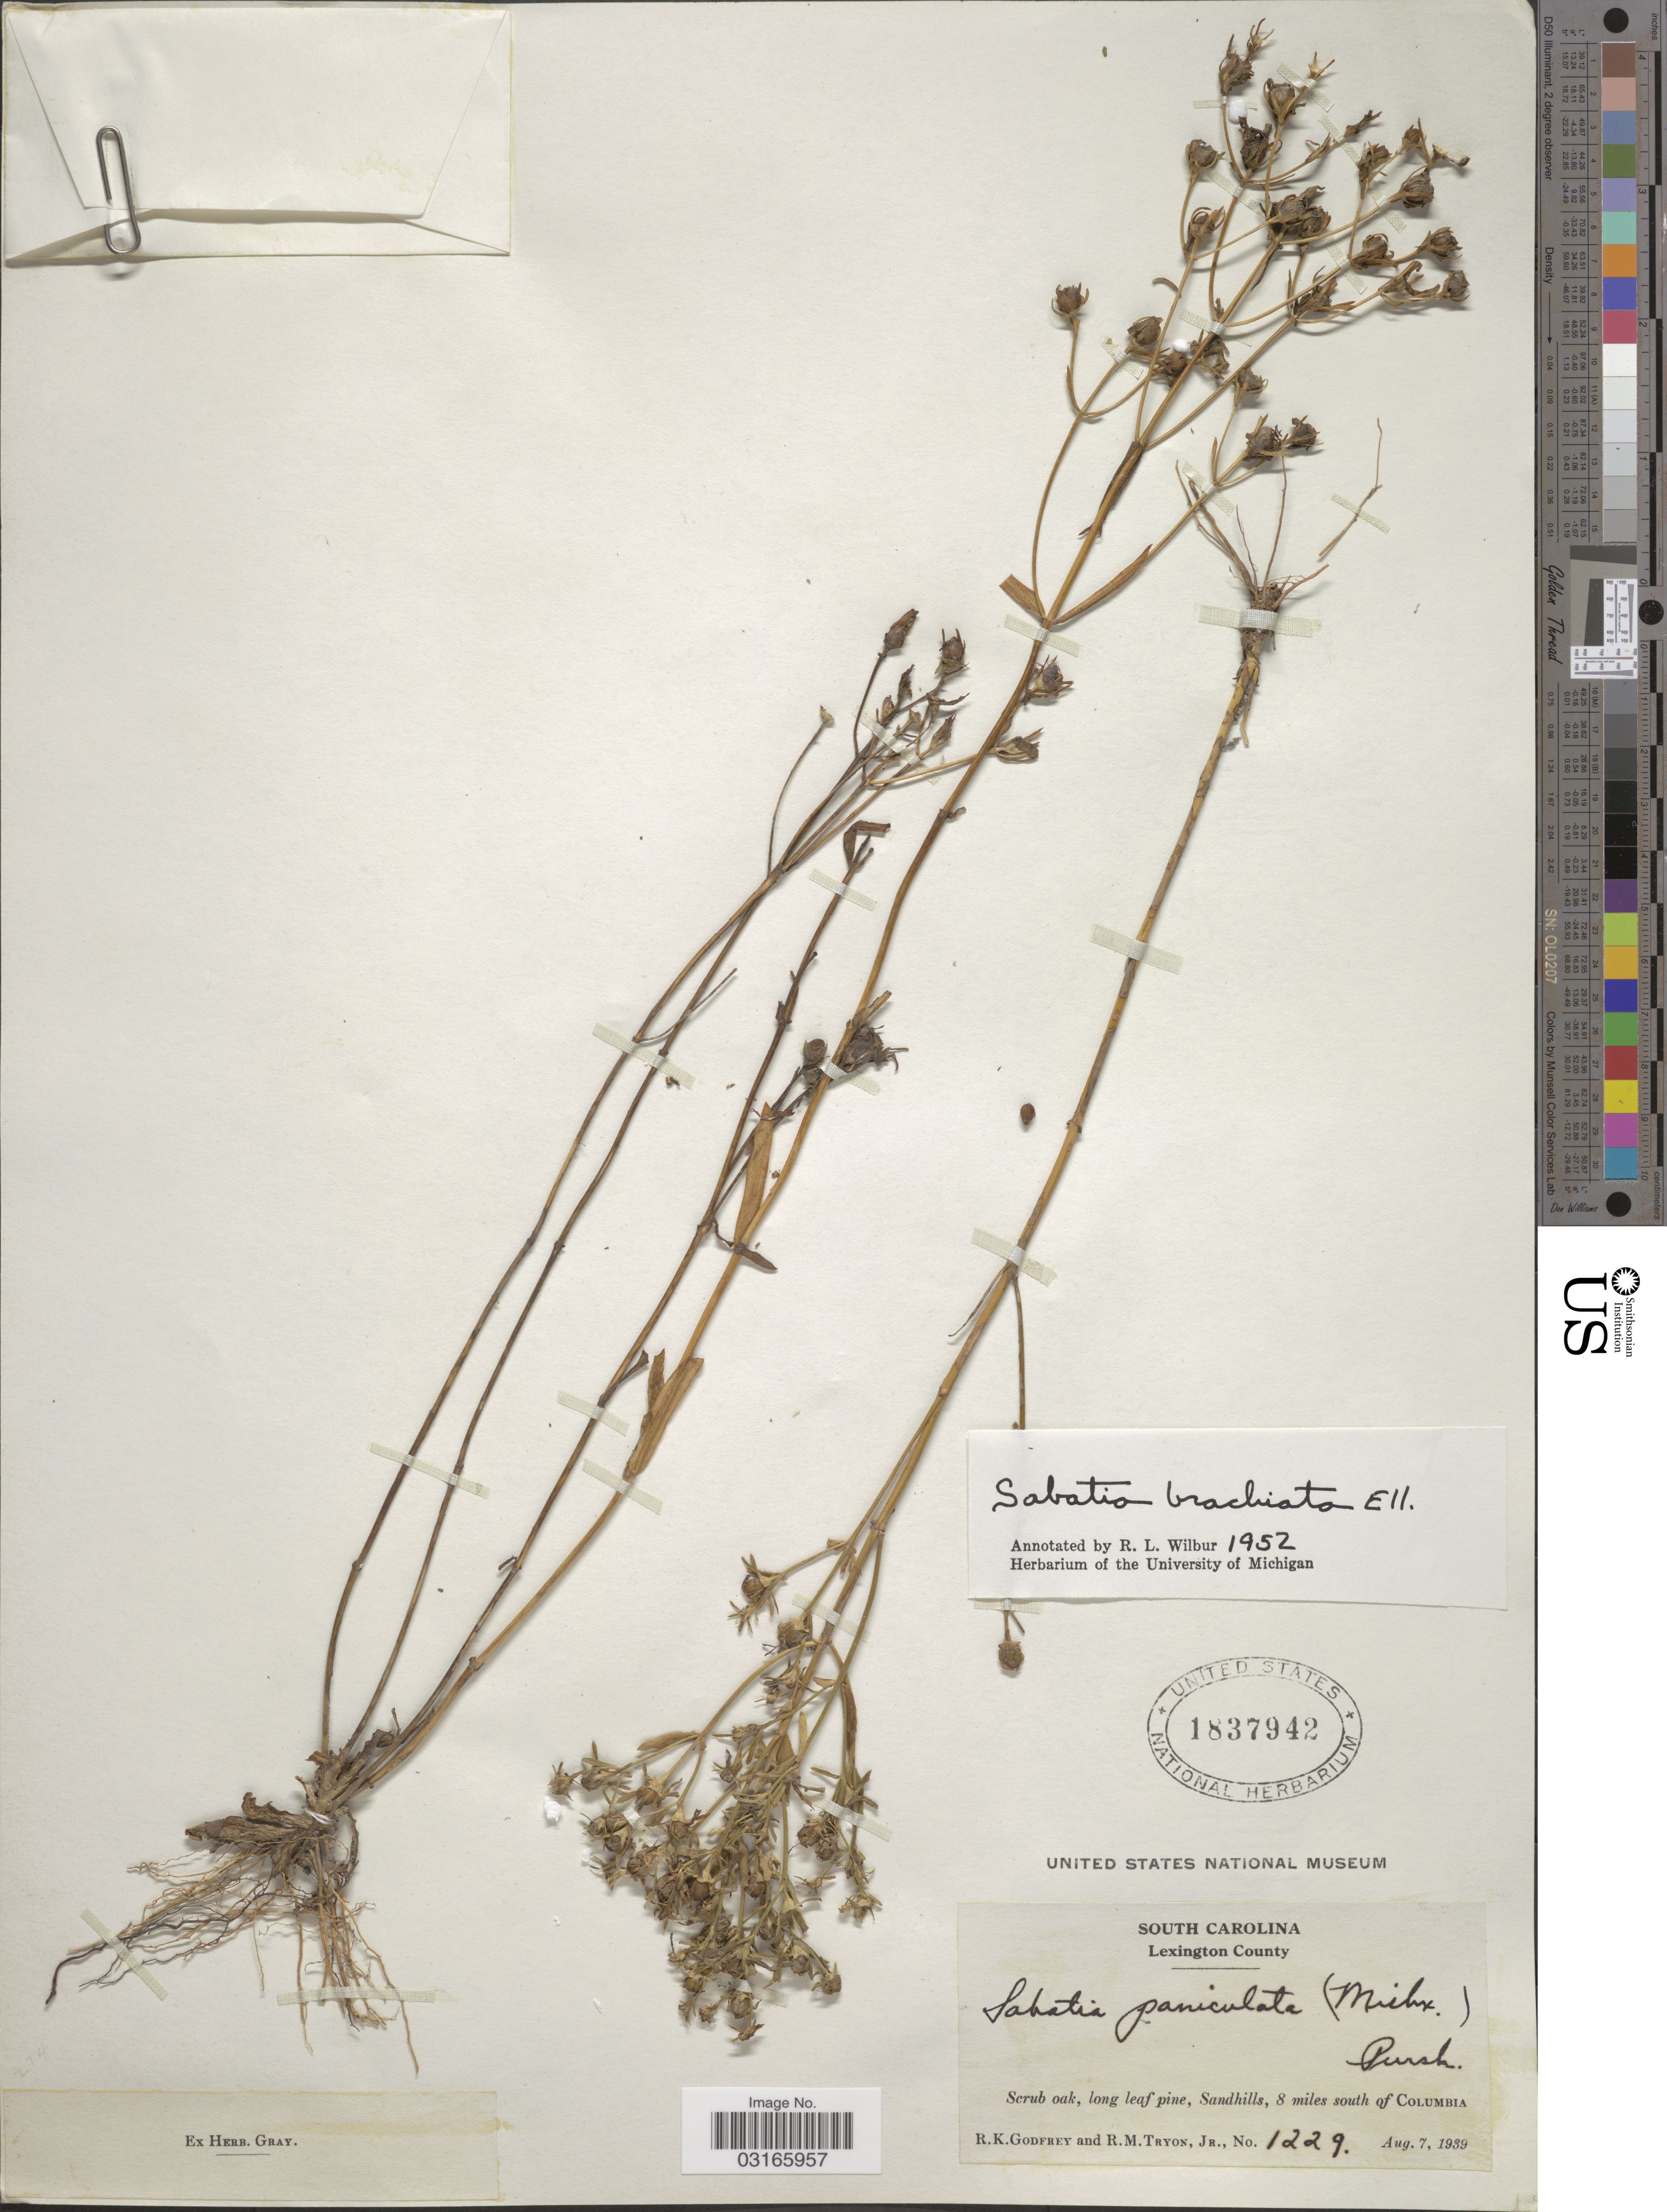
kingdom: Plantae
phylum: Tracheophyta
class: Magnoliopsida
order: Gentianales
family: Gentianaceae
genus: Sabatia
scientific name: Sabatia brachiata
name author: Elliott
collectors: R. K. Godfrey & R. Tryon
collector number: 1229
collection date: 1939-08-07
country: United States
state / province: South Carolina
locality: Lexington County, Sandhills, 8 miles south of Columbia.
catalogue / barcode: US 1837942